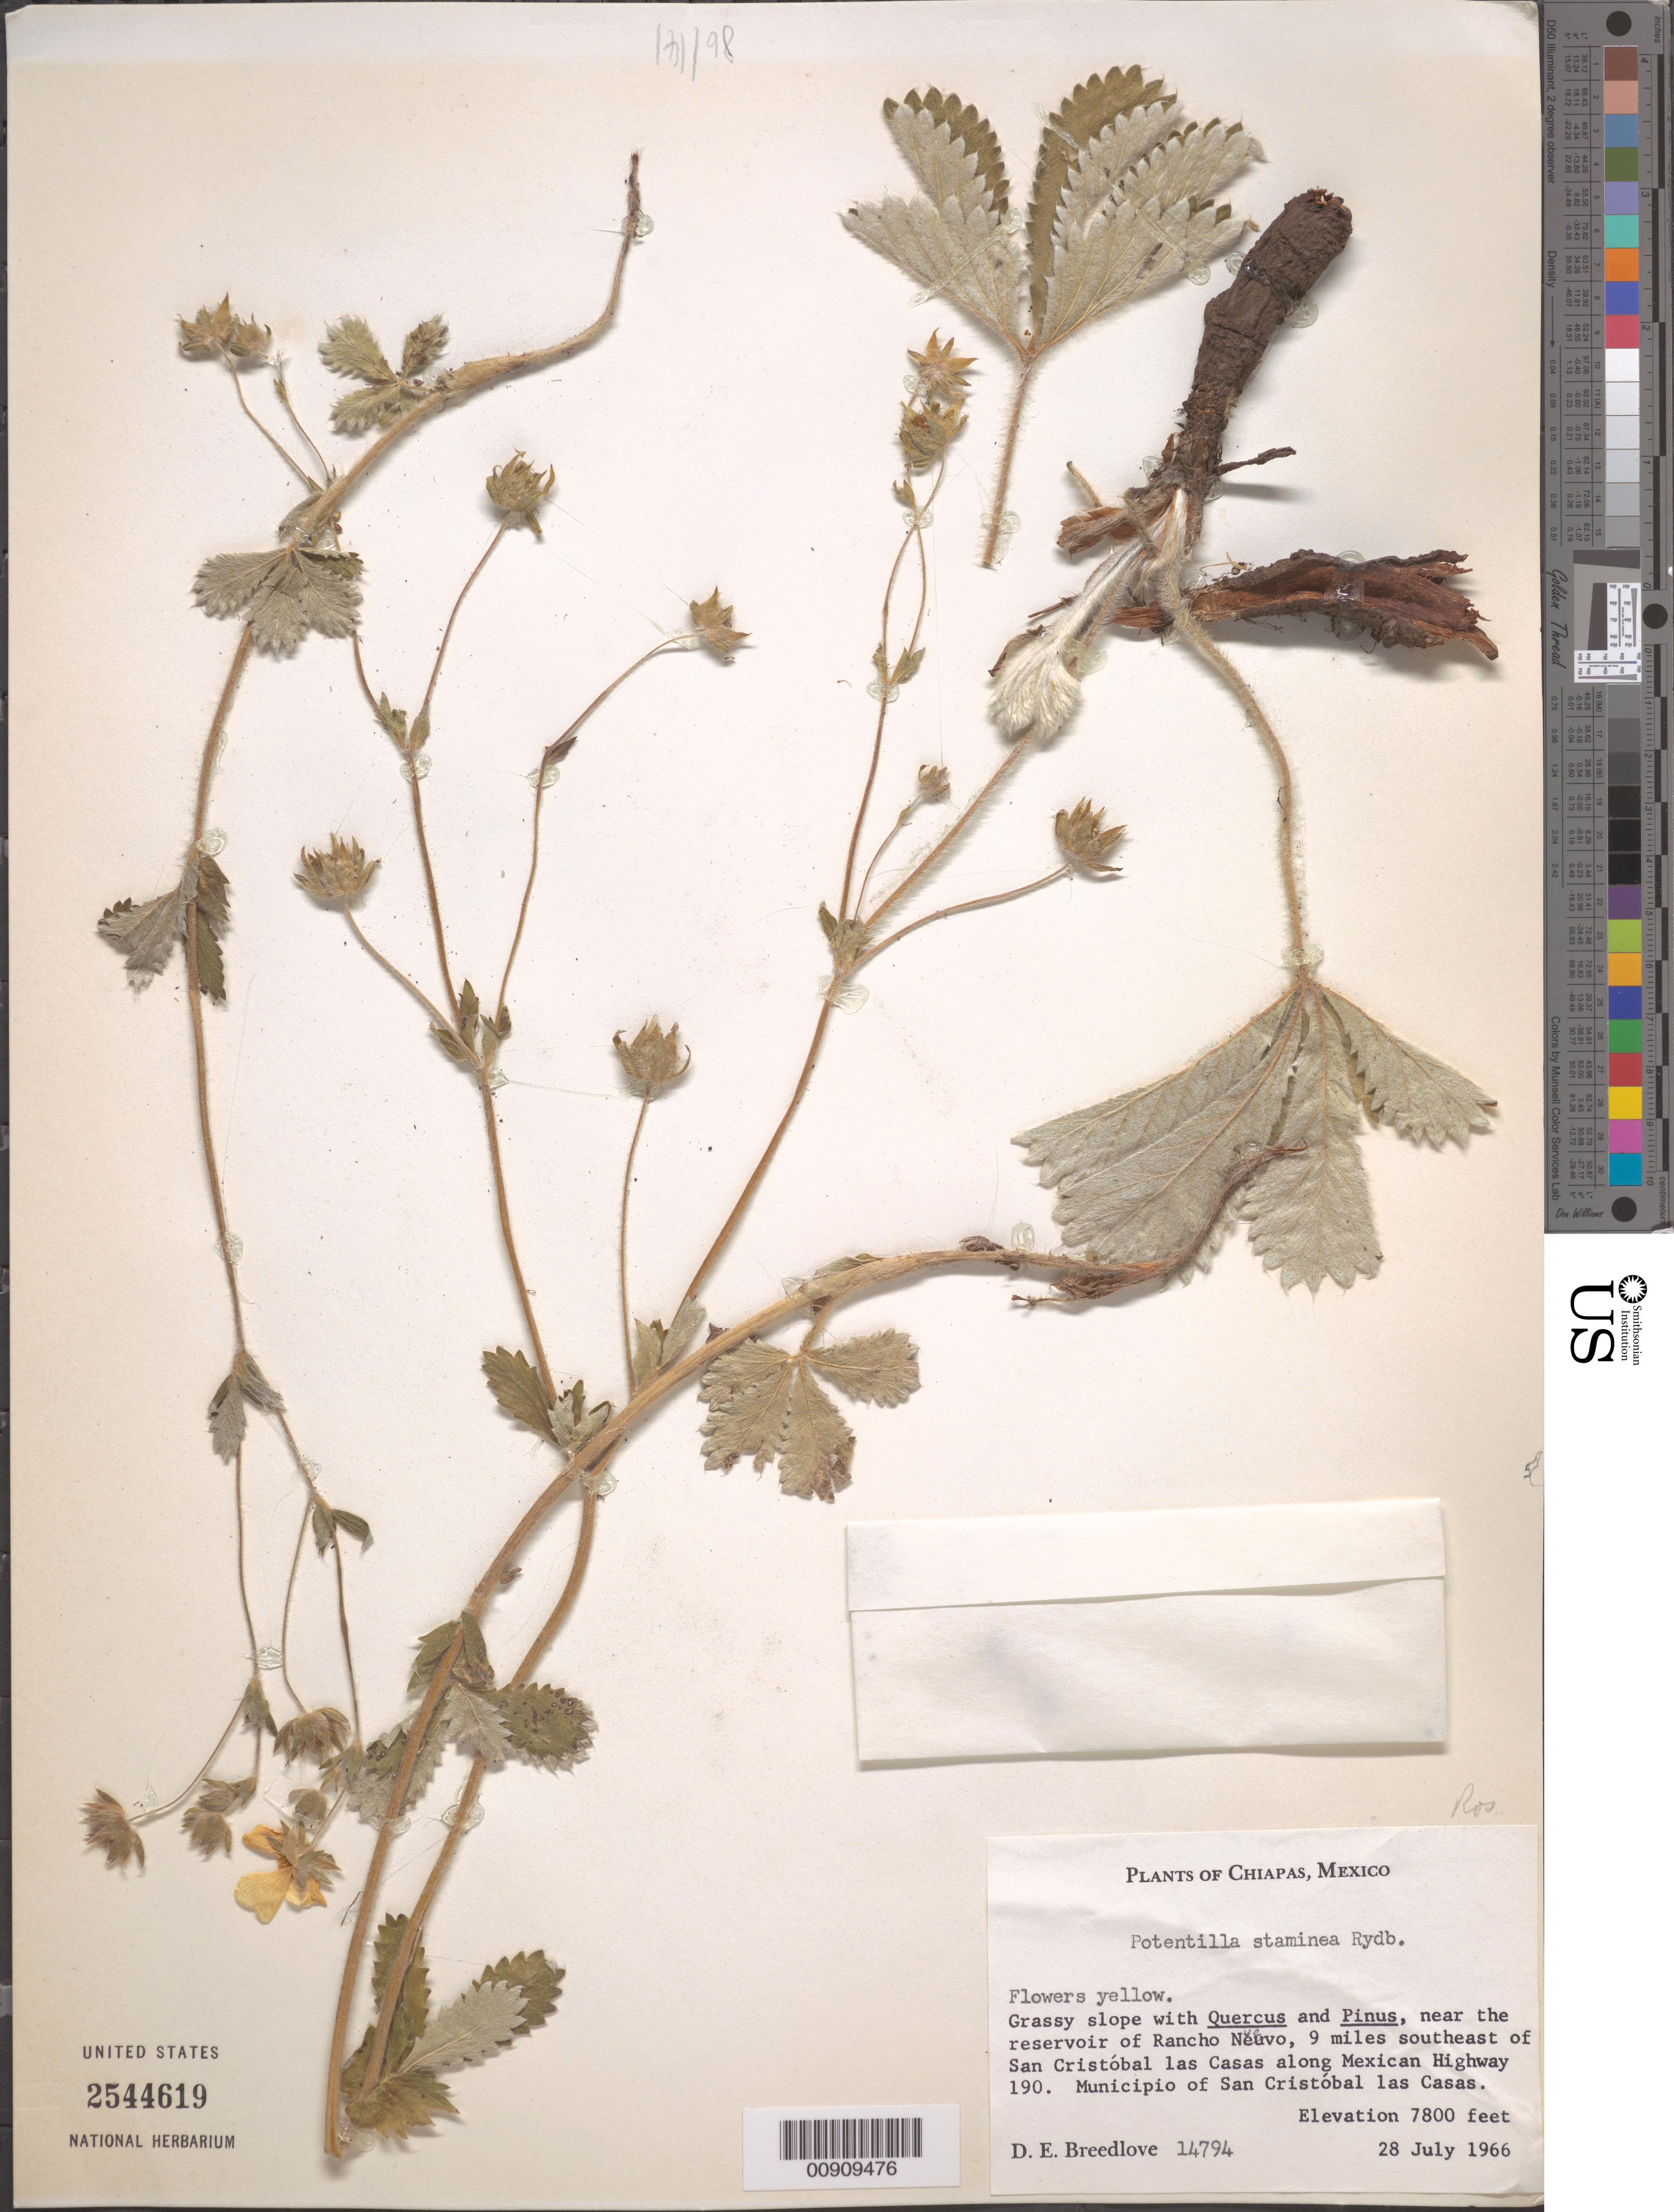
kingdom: Plantae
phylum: Tracheophyta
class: Magnoliopsida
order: Rosales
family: Rosaceae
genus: Potentilla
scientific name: Potentilla staminea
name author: Rydb.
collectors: D. E. Breedlove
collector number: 14794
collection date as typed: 28 Jul 1966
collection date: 1966-07-28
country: Mexico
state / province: Chiapas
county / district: San Cristóbal de las Casas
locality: Near the reservoir of Rancho Nuevo, 9 miles southeast of San Cristóbal las Casas along Mexican Highway 190. Municipio of San Cristóbal las Casas, Chiapas.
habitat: Grassy slope with Quercus and Pinus.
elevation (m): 2377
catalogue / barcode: US 2544619